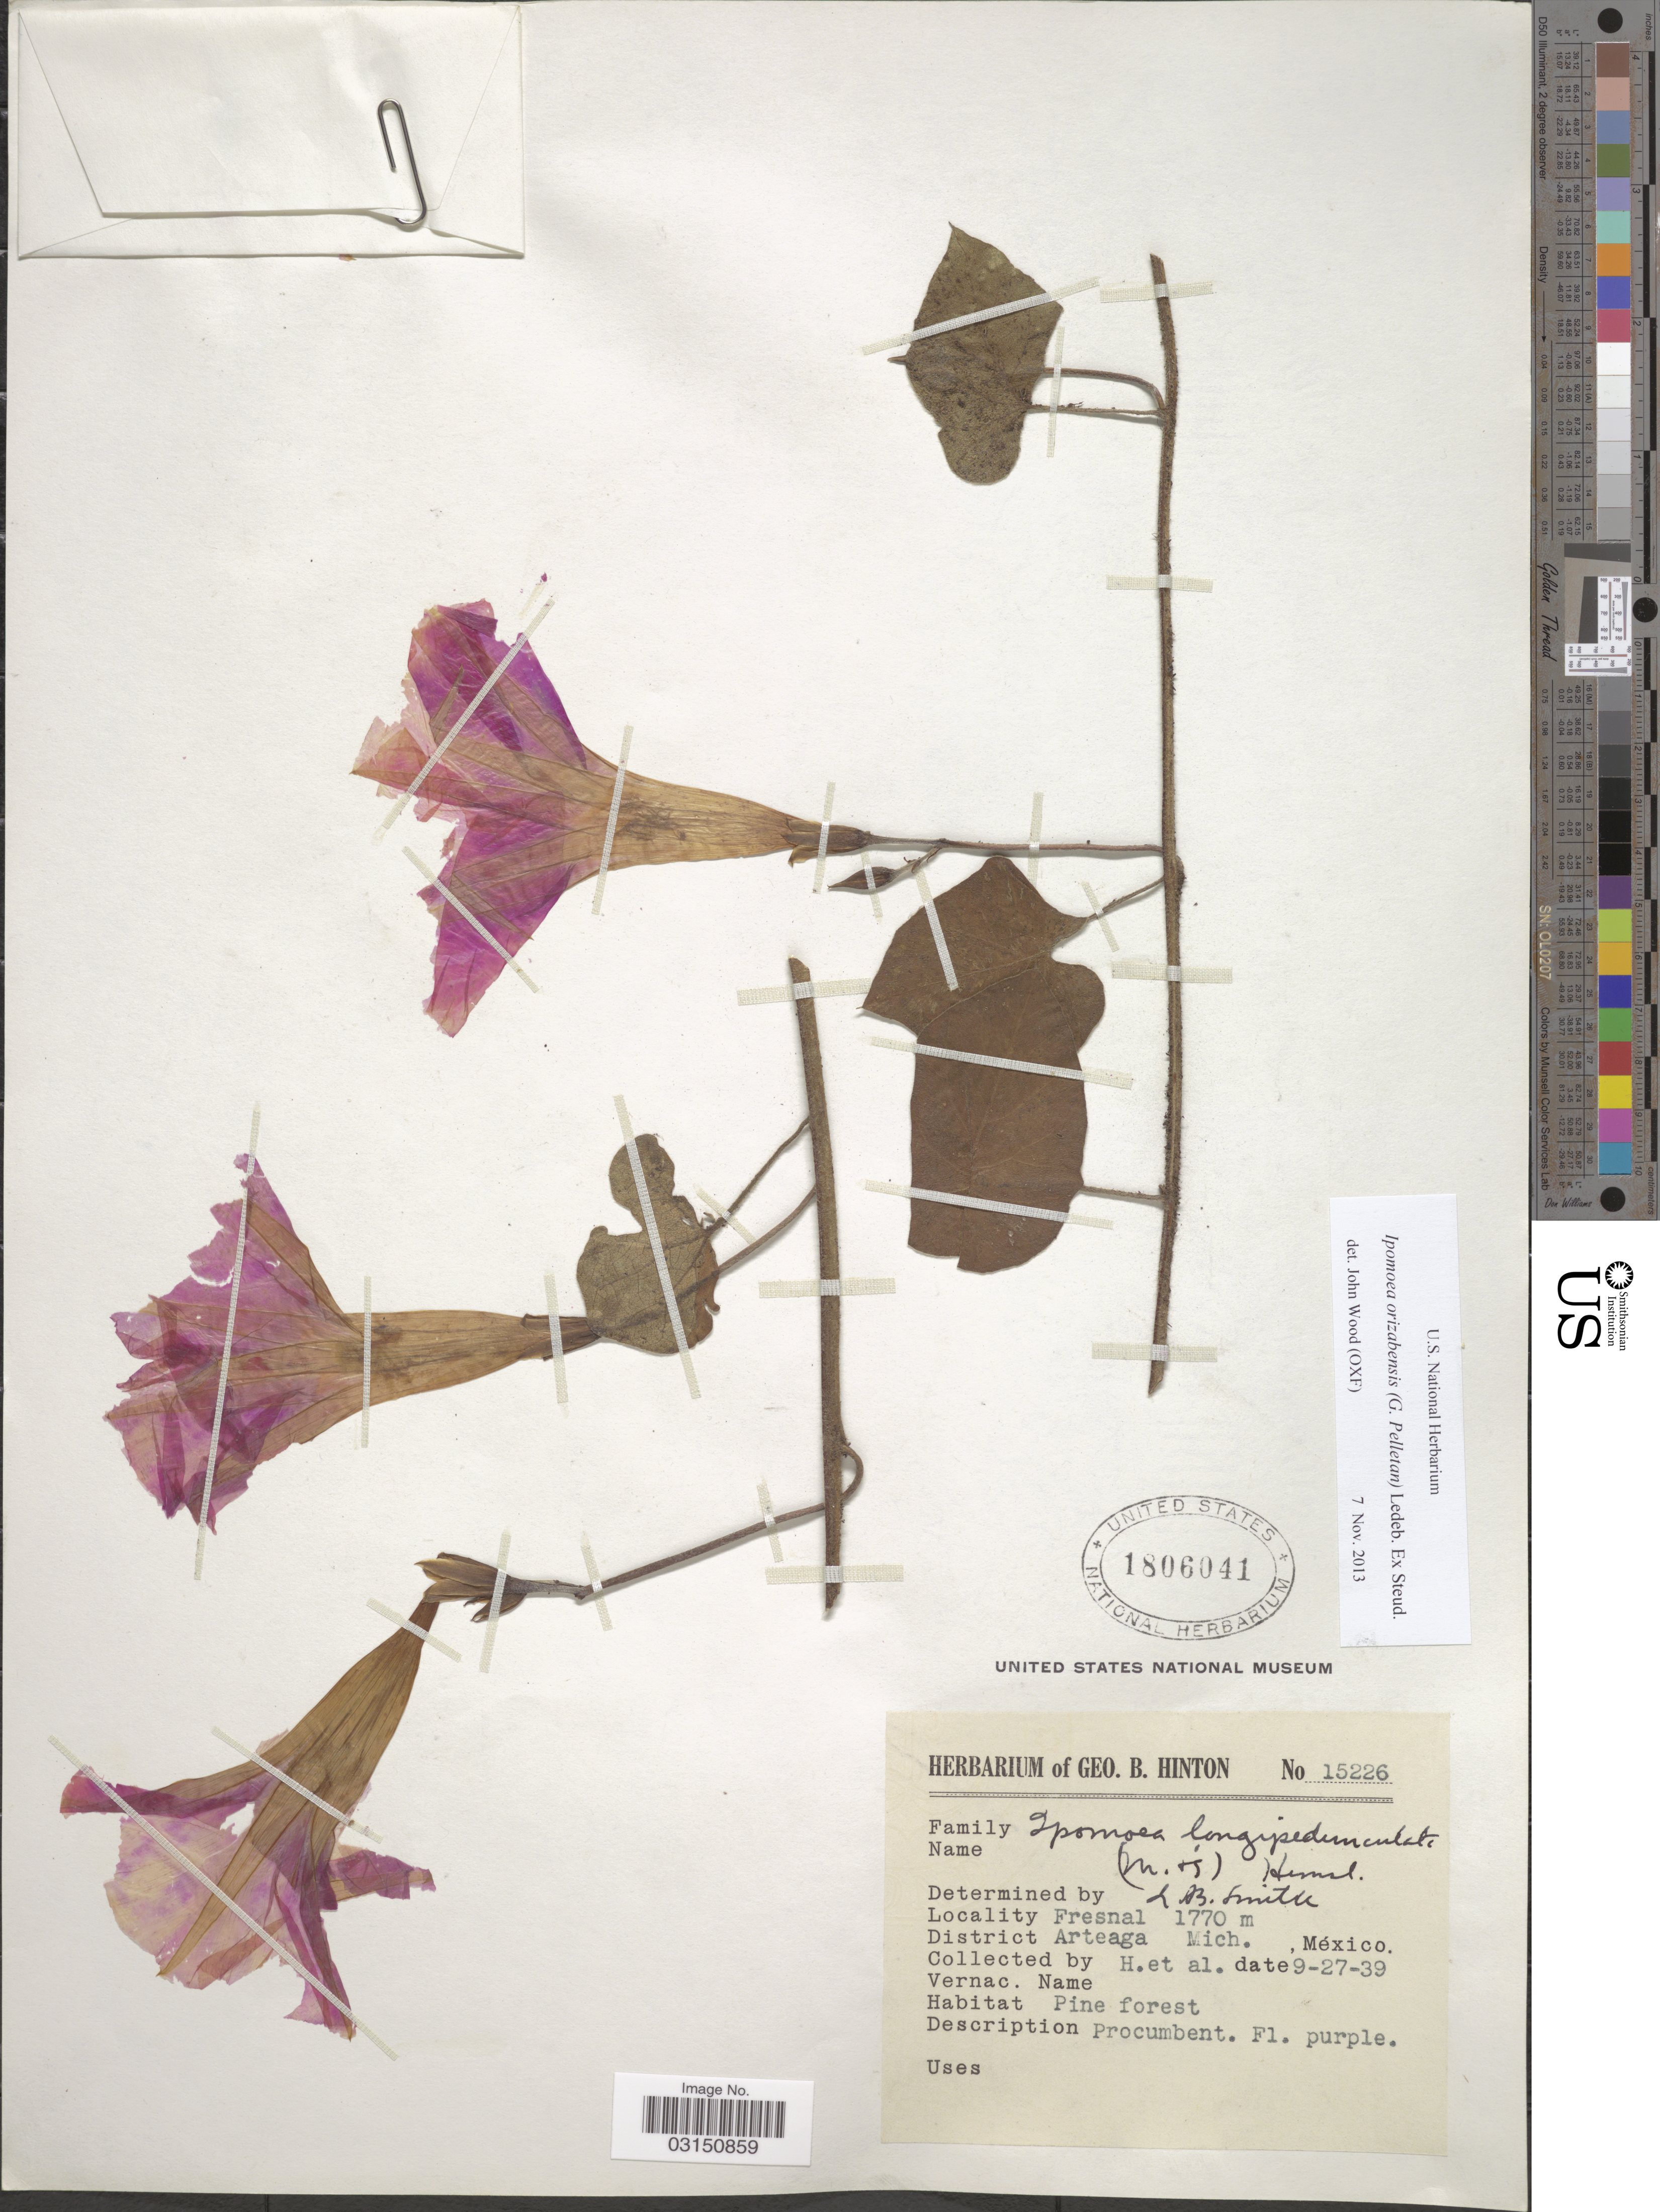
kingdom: Plantae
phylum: Tracheophyta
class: Magnoliopsida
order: Solanales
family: Convolvulaceae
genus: Ipomoea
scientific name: Ipomoea orizabensis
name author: (G. Pelletan) Ledeb. ex Steud.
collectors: G. B. Hinton & et al.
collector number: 15226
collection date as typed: Transcribed d/m/y: 27/9/39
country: Mexico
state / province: Michoacán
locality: Fresnal. District Arteaga.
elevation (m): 1770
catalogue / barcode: US 1806041